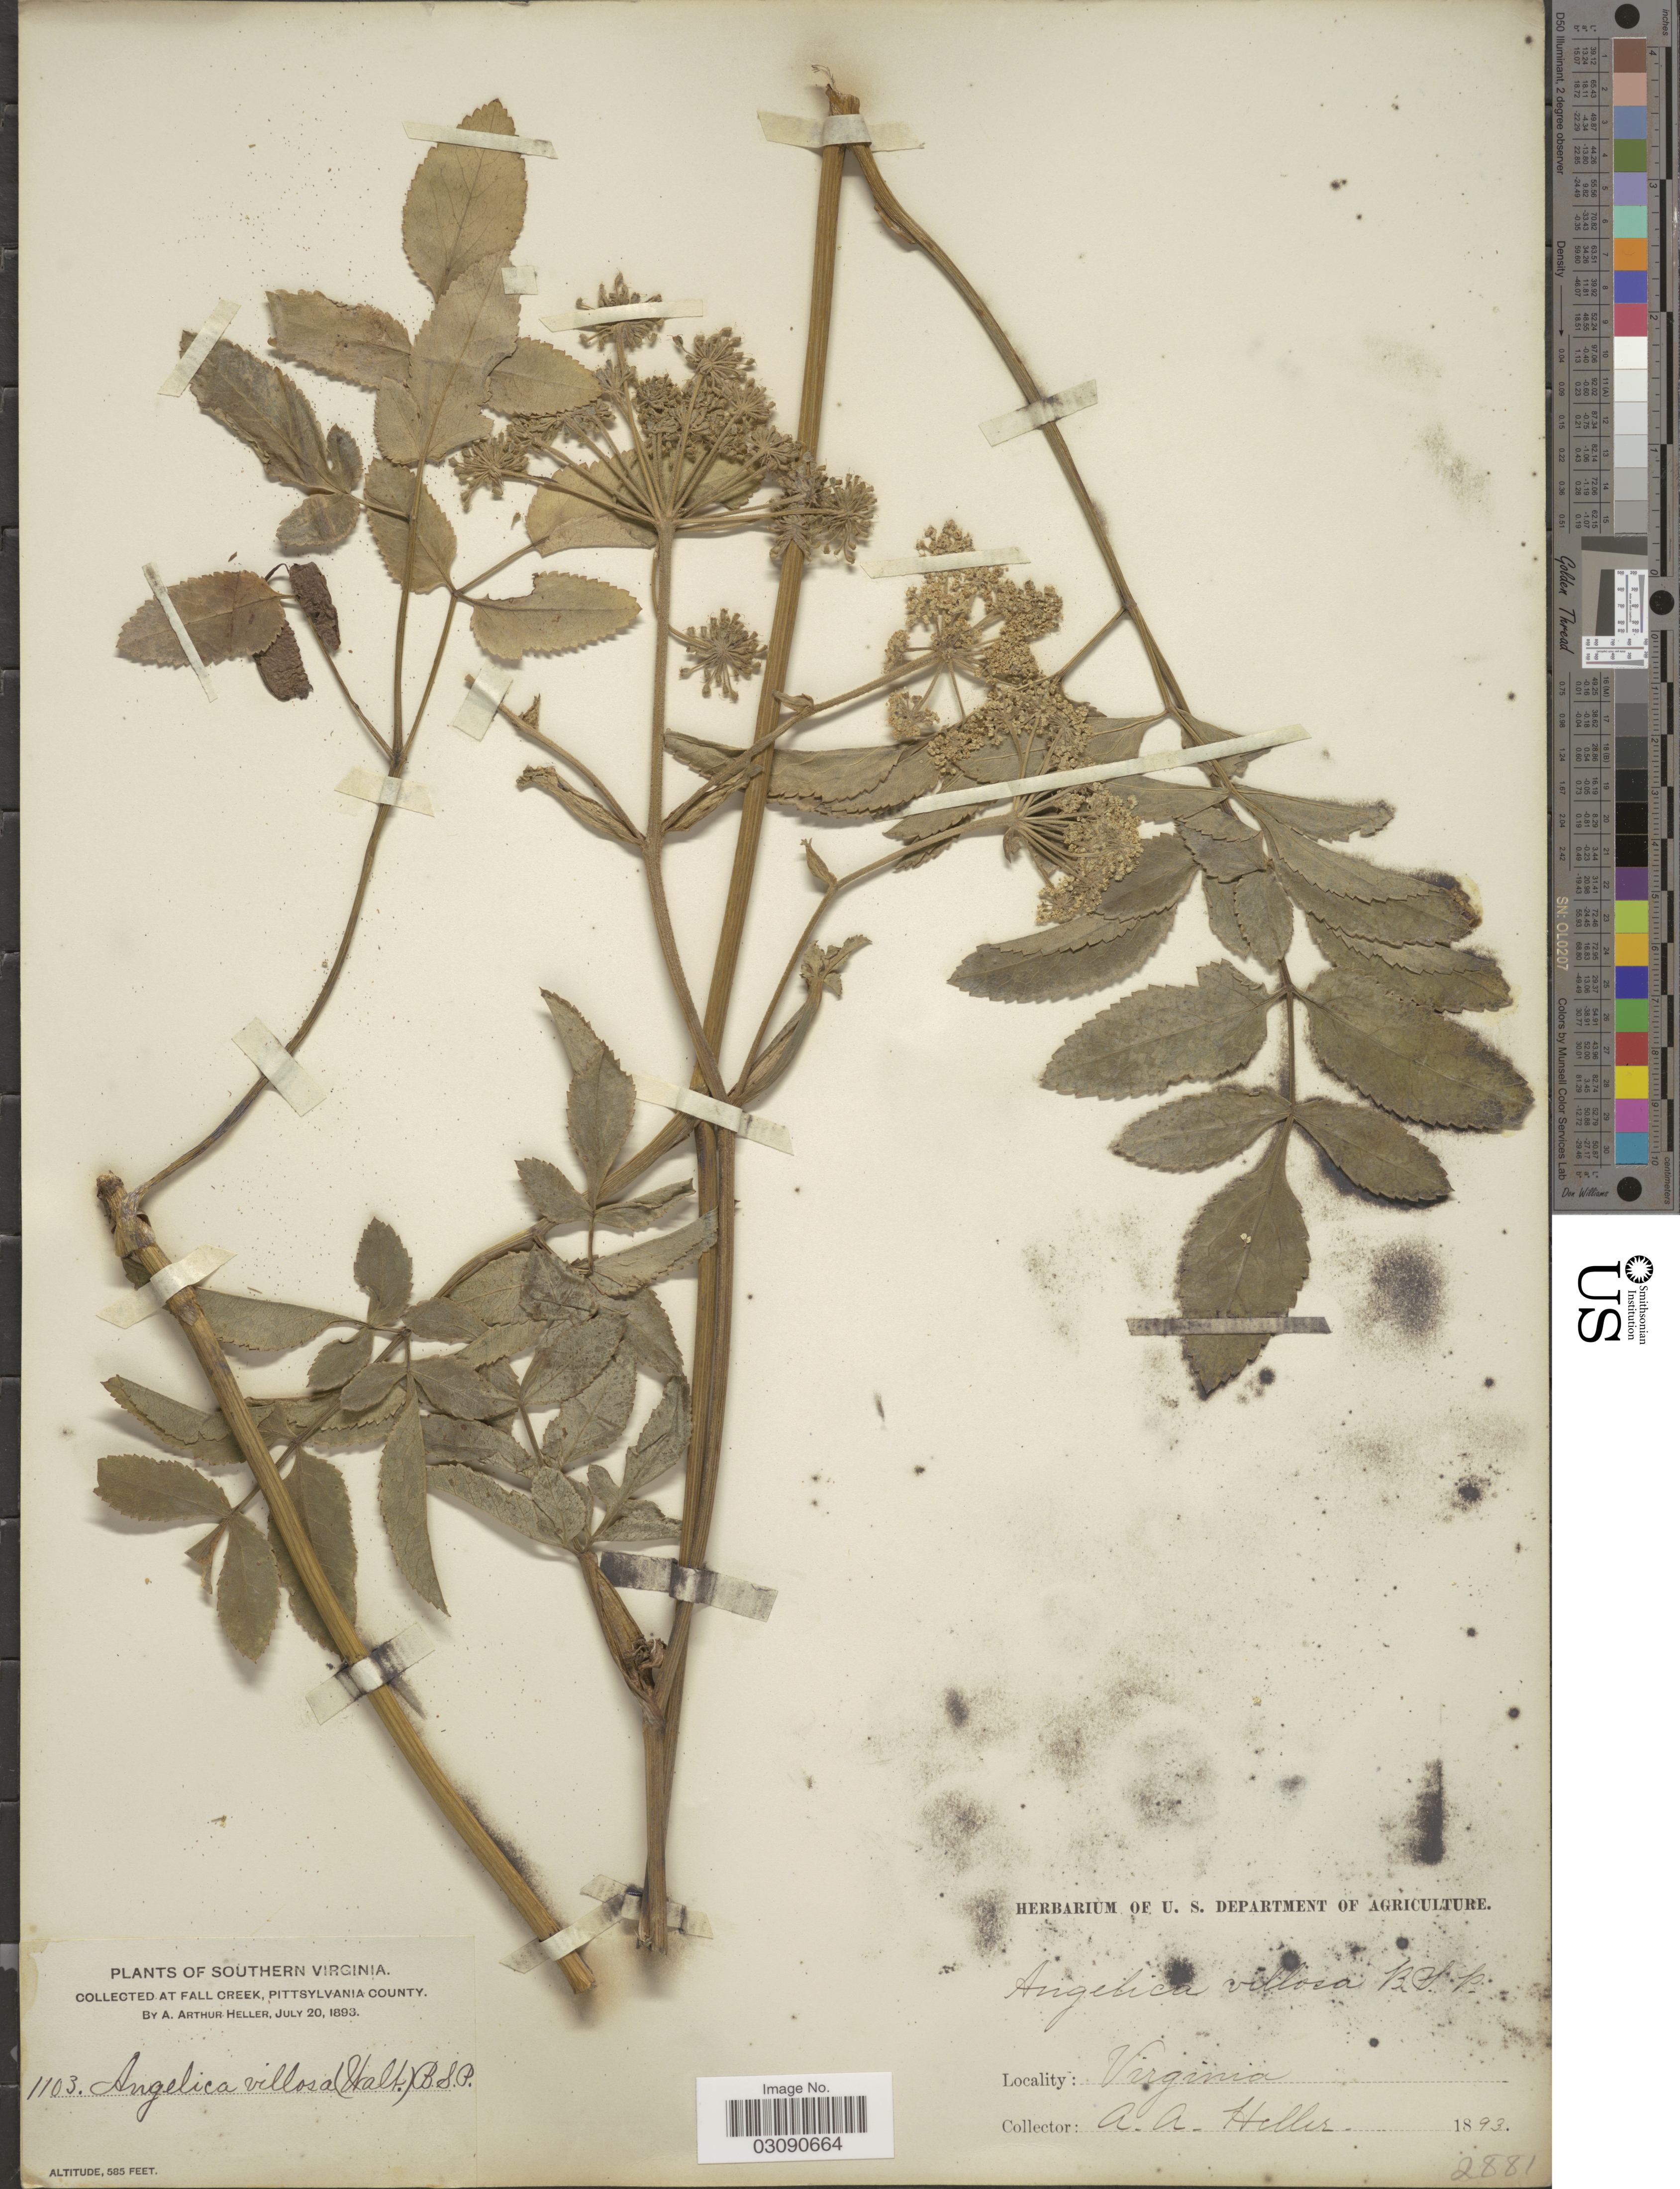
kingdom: Plantae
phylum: Tracheophyta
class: Magnoliopsida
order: Apiales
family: Apiaceae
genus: Angelica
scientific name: Angelica venenosa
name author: (Greenway) Fernald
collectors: A. A. Heller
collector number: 1103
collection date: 1893-07-20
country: United States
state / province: Virginia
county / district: Pittsylvania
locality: Southern Virginia, At Fall Creek, Pittsylvania County.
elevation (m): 178